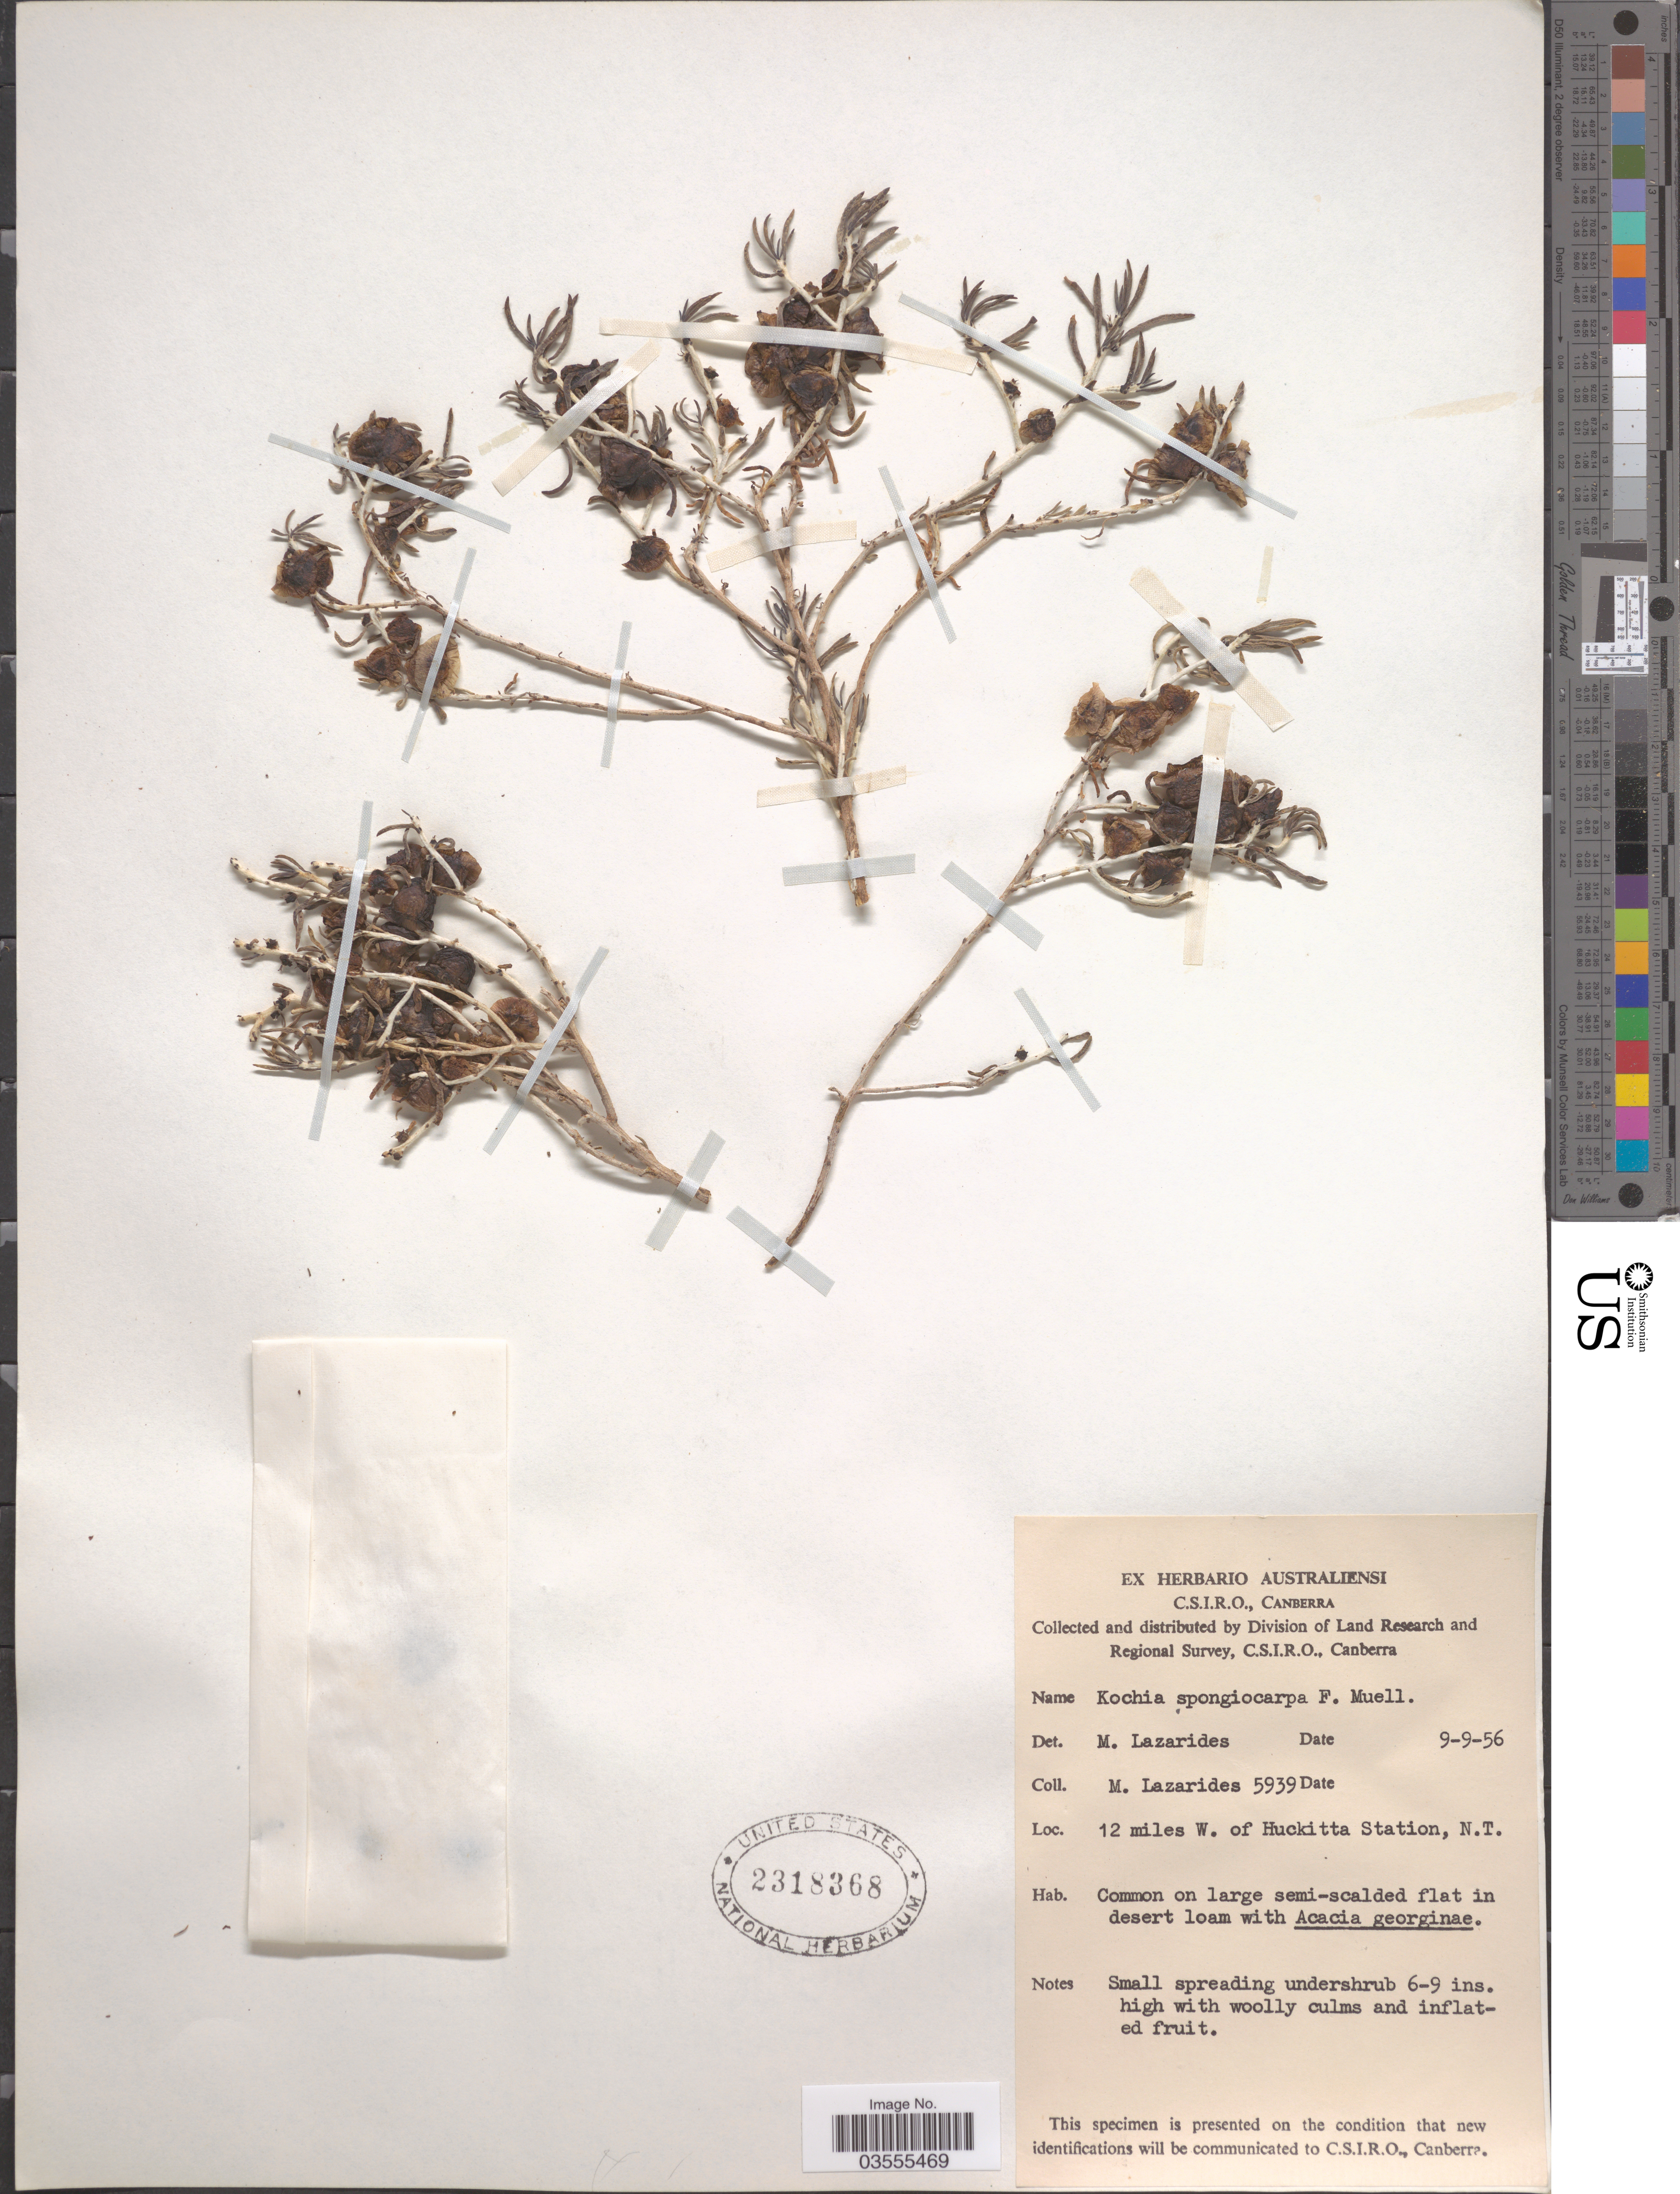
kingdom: Plantae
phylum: Tracheophyta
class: Magnoliopsida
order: Caryophyllales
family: Amaranthaceae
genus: Maireana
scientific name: Maireana spongiocarpa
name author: (F. Muell.) Paul G. Wilson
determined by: Wilson, Paul G.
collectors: M. Lazarides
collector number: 5939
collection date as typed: Transcribed d/m/y: 9/9/56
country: Australia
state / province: Northern Territory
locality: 12 miles W. of Huckitta Station.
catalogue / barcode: US 2318368